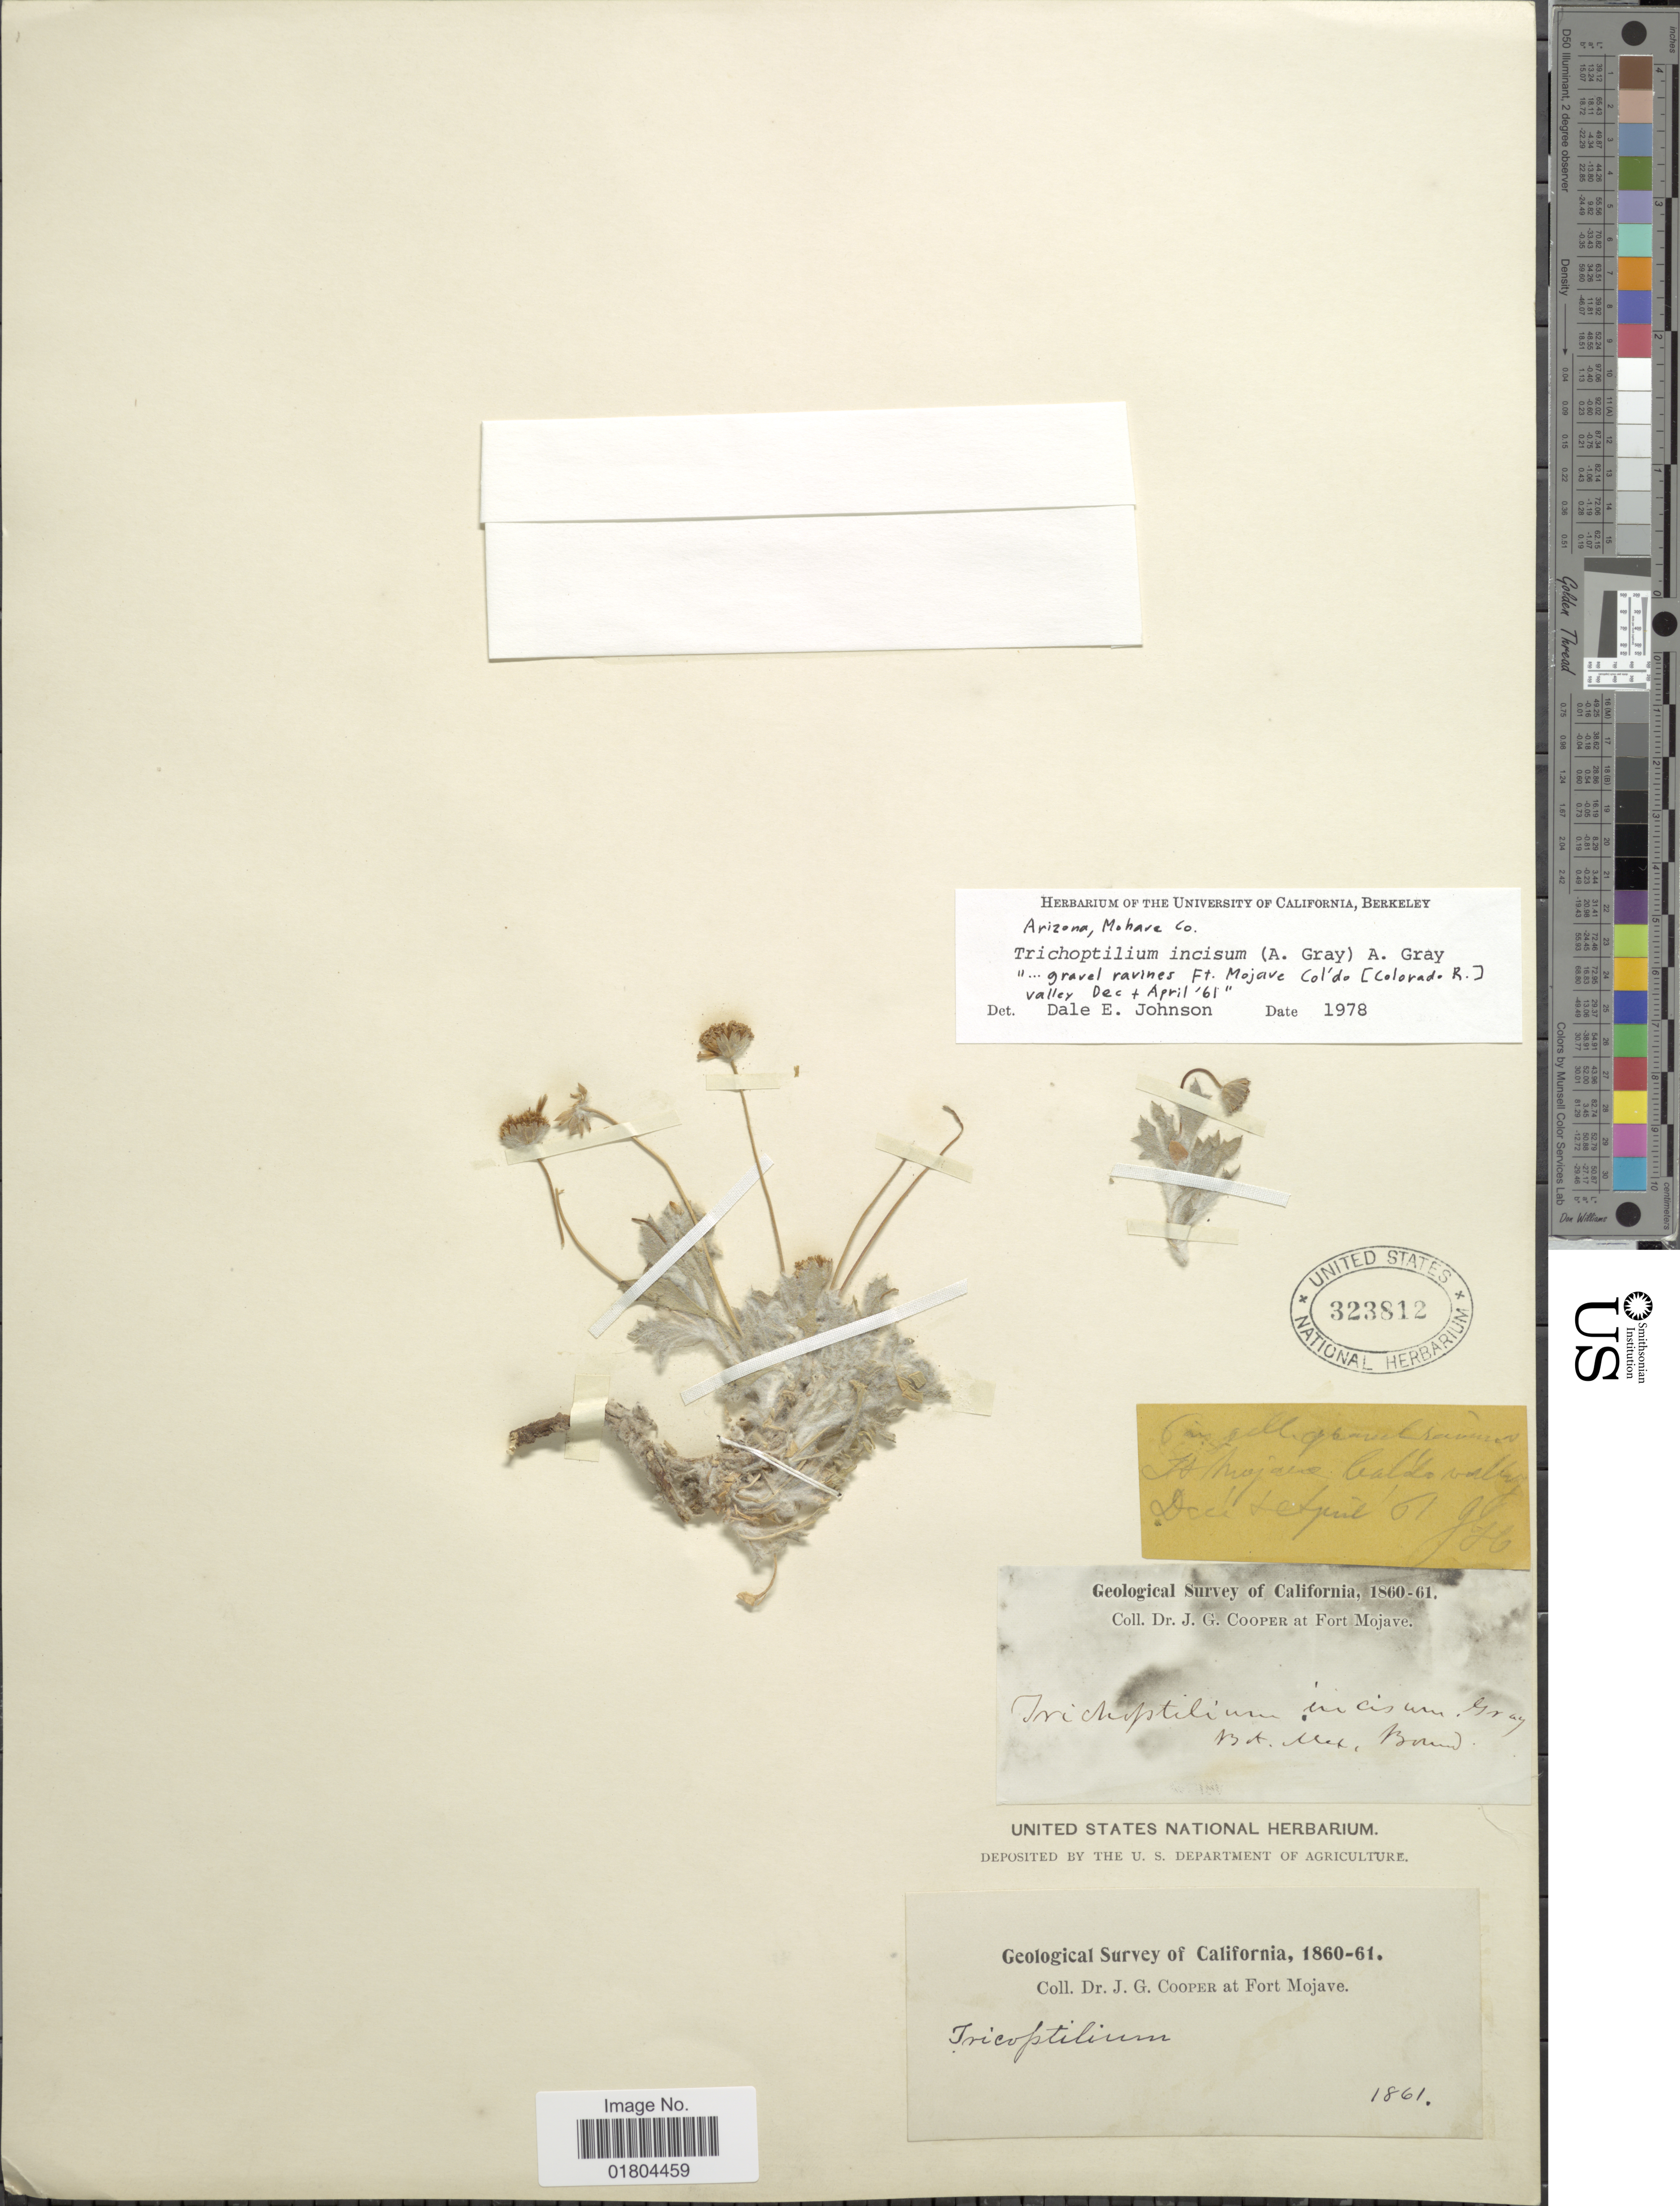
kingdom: Plantae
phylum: Tracheophyta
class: Magnoliopsida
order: Asterales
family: Asteraceae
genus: Trichoptilium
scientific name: Trichoptilium incisum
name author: (A. Gray) A. Gray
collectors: J. G. Cooper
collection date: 1860/1861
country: United States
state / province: California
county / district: San Bernardino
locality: Fort Mojave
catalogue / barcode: US 323812